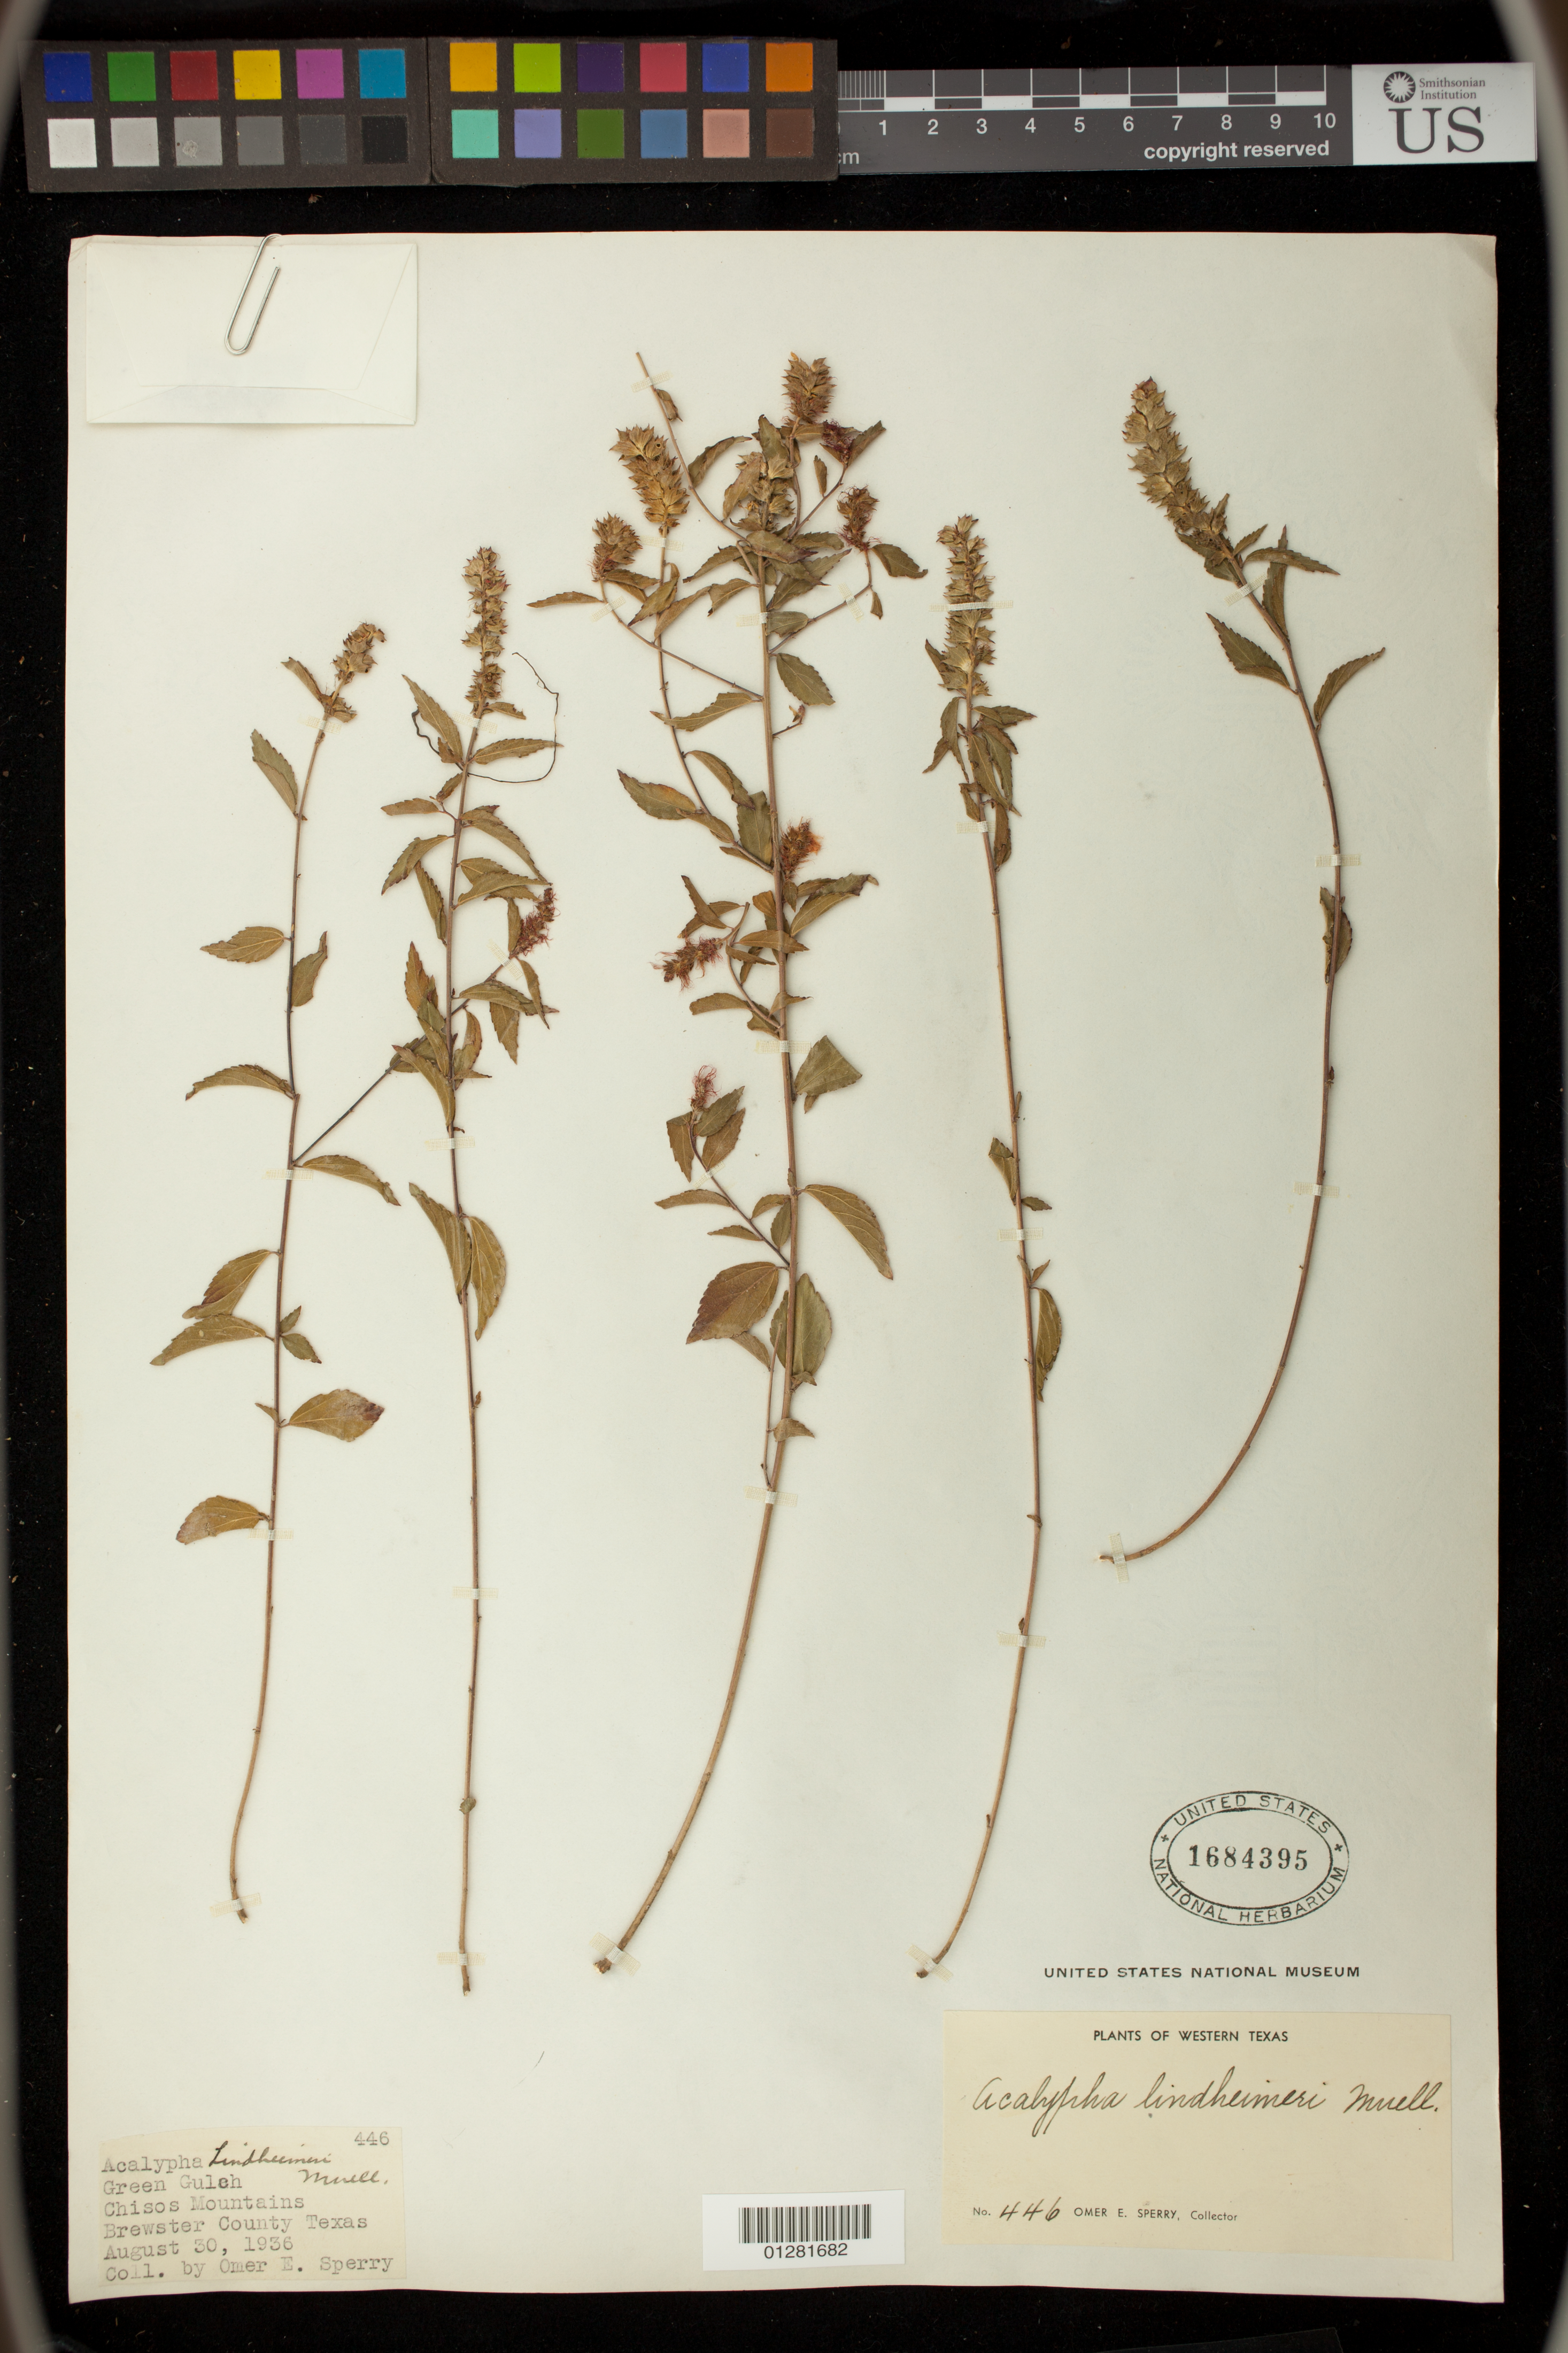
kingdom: Plantae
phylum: Tracheophyta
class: Magnoliopsida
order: Malpighiales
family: Euphorbiaceae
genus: Acalypha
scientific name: Acalypha lindheimeri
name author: Müll. Arg.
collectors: O. E. Sperry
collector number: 446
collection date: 1936-08-30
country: United States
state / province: Texas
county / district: Brewster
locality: Green Gulch,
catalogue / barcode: US 1684395